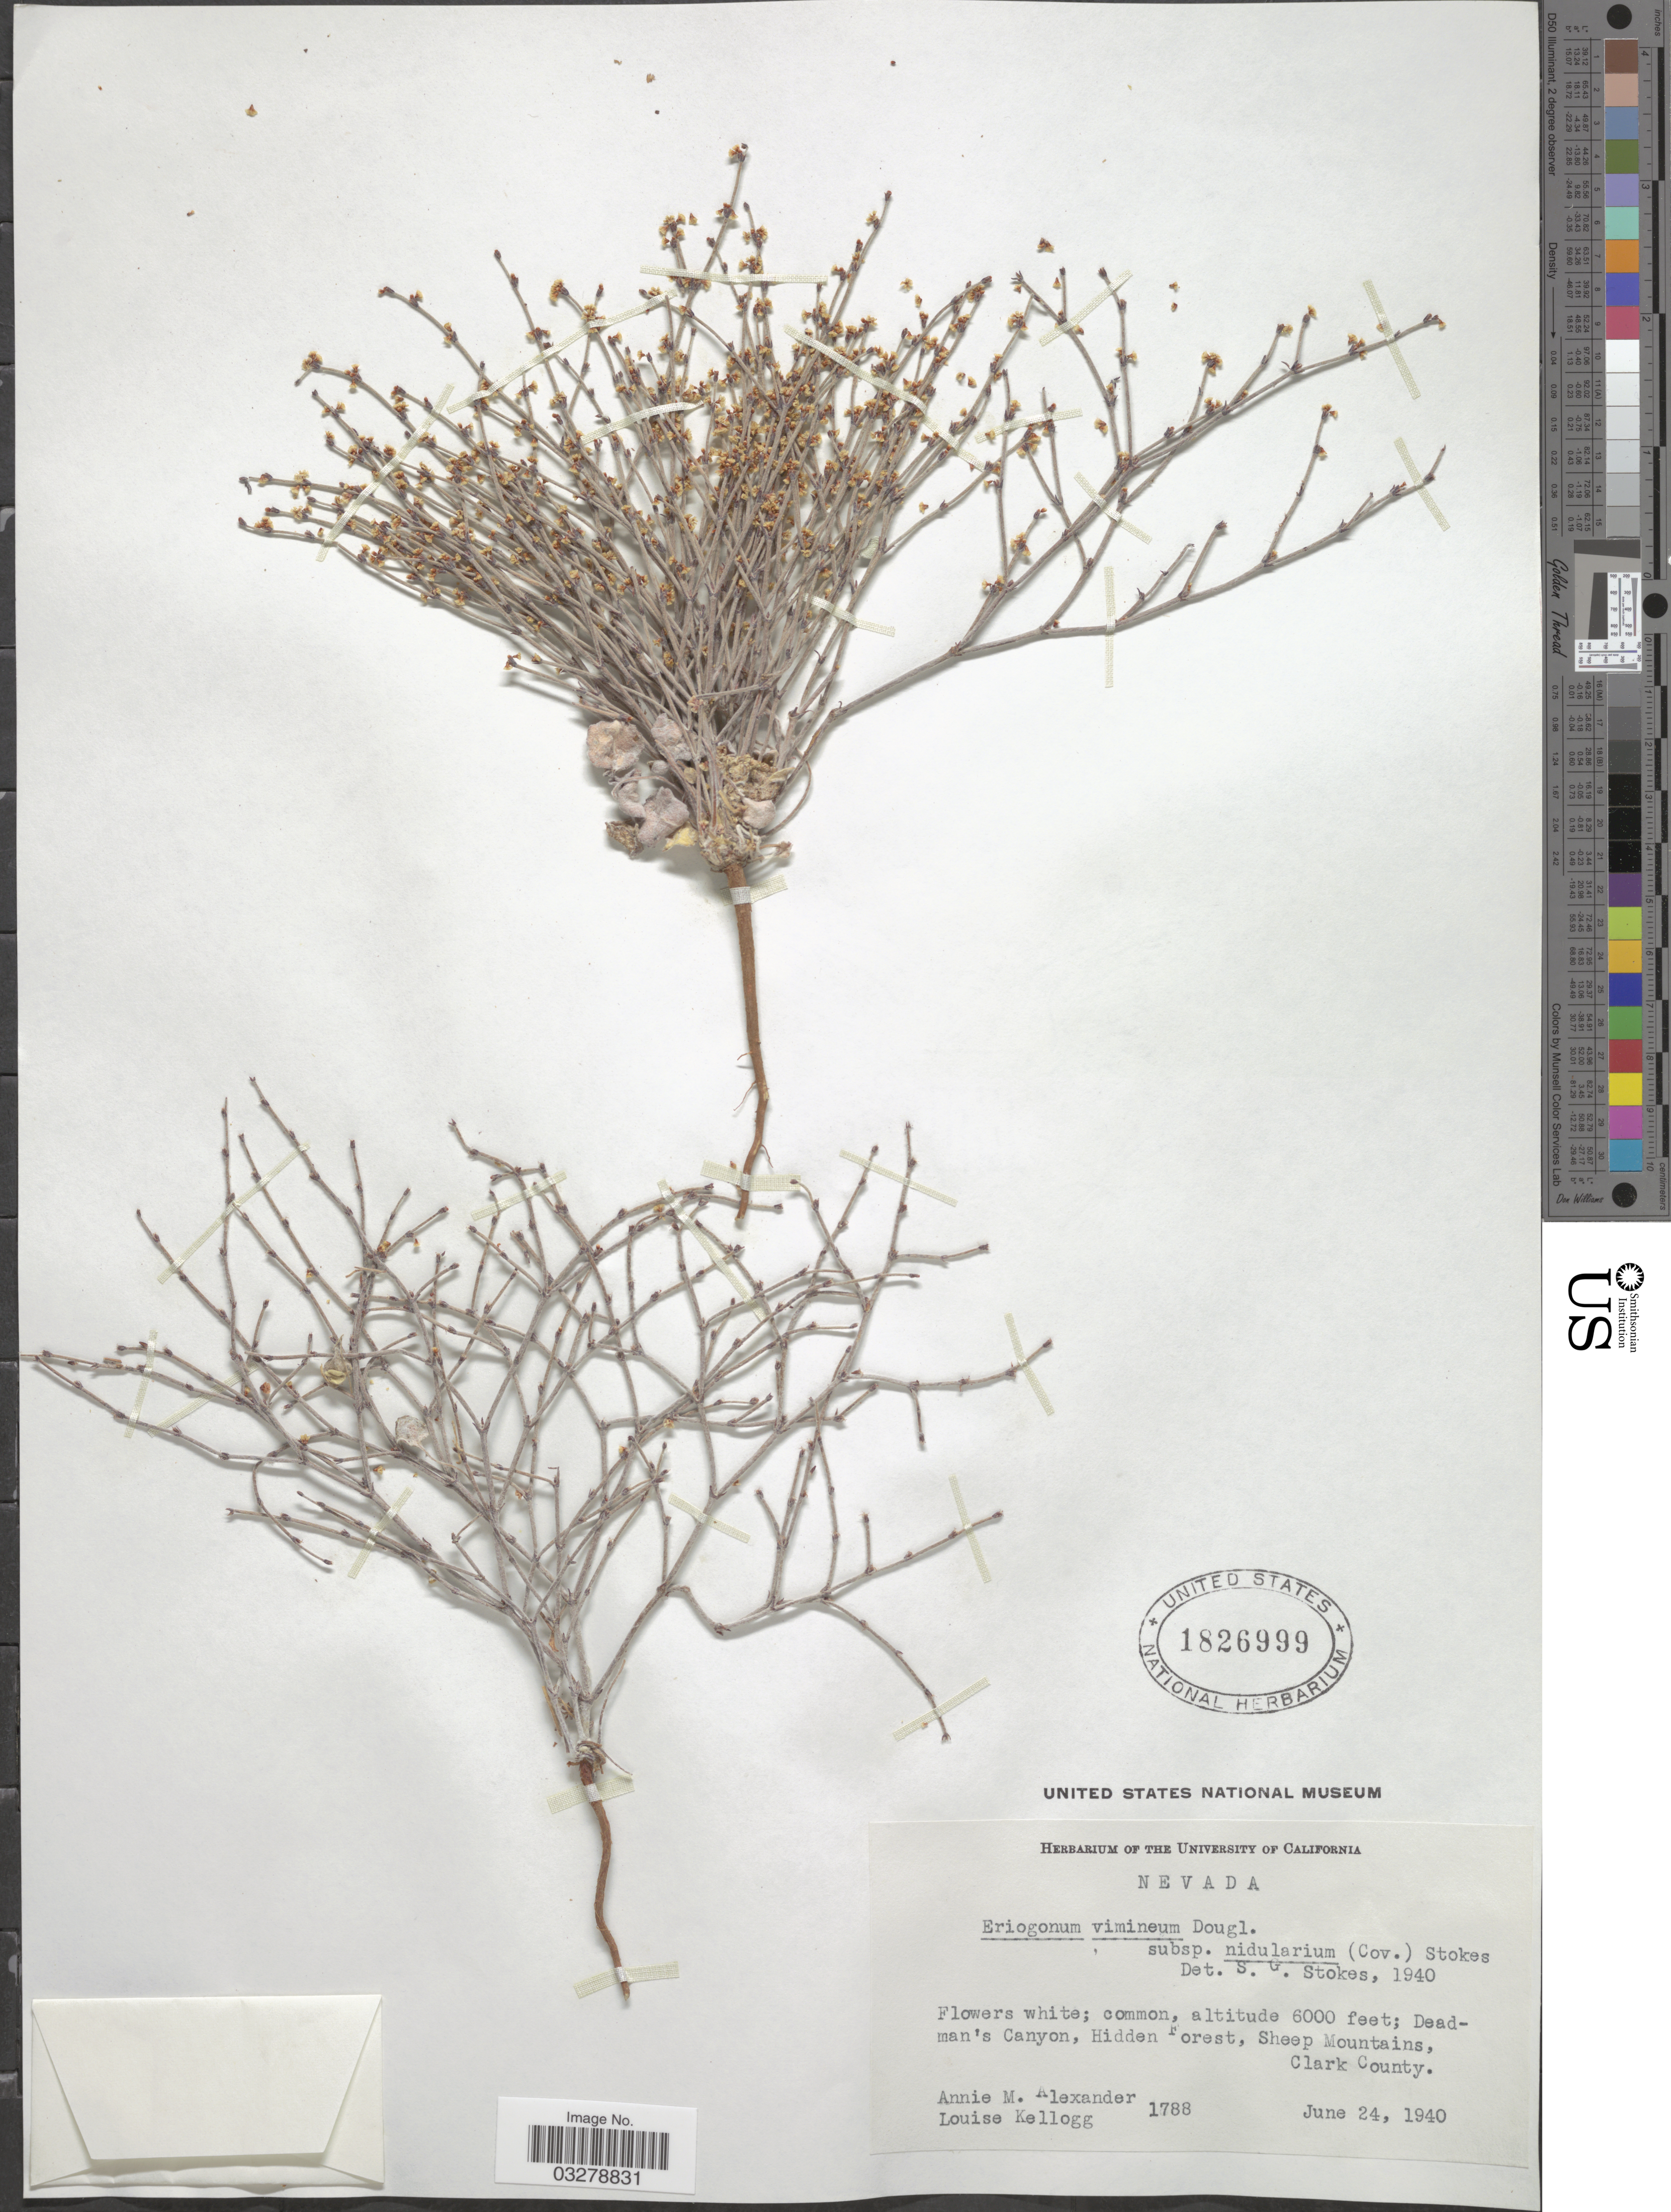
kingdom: Plantae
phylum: Tracheophyta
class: Magnoliopsida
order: Caryophyllales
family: Polygonaceae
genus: Eriogonum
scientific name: Eriogonum nidularium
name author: Coville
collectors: A. M. Alexander & L. Kellogg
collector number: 1788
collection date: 1940-06-24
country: United States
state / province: Nevada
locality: Deadman's Canyon, Hidden Forest, Sheep Mountains, Clark County.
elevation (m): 1829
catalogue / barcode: US 1826999